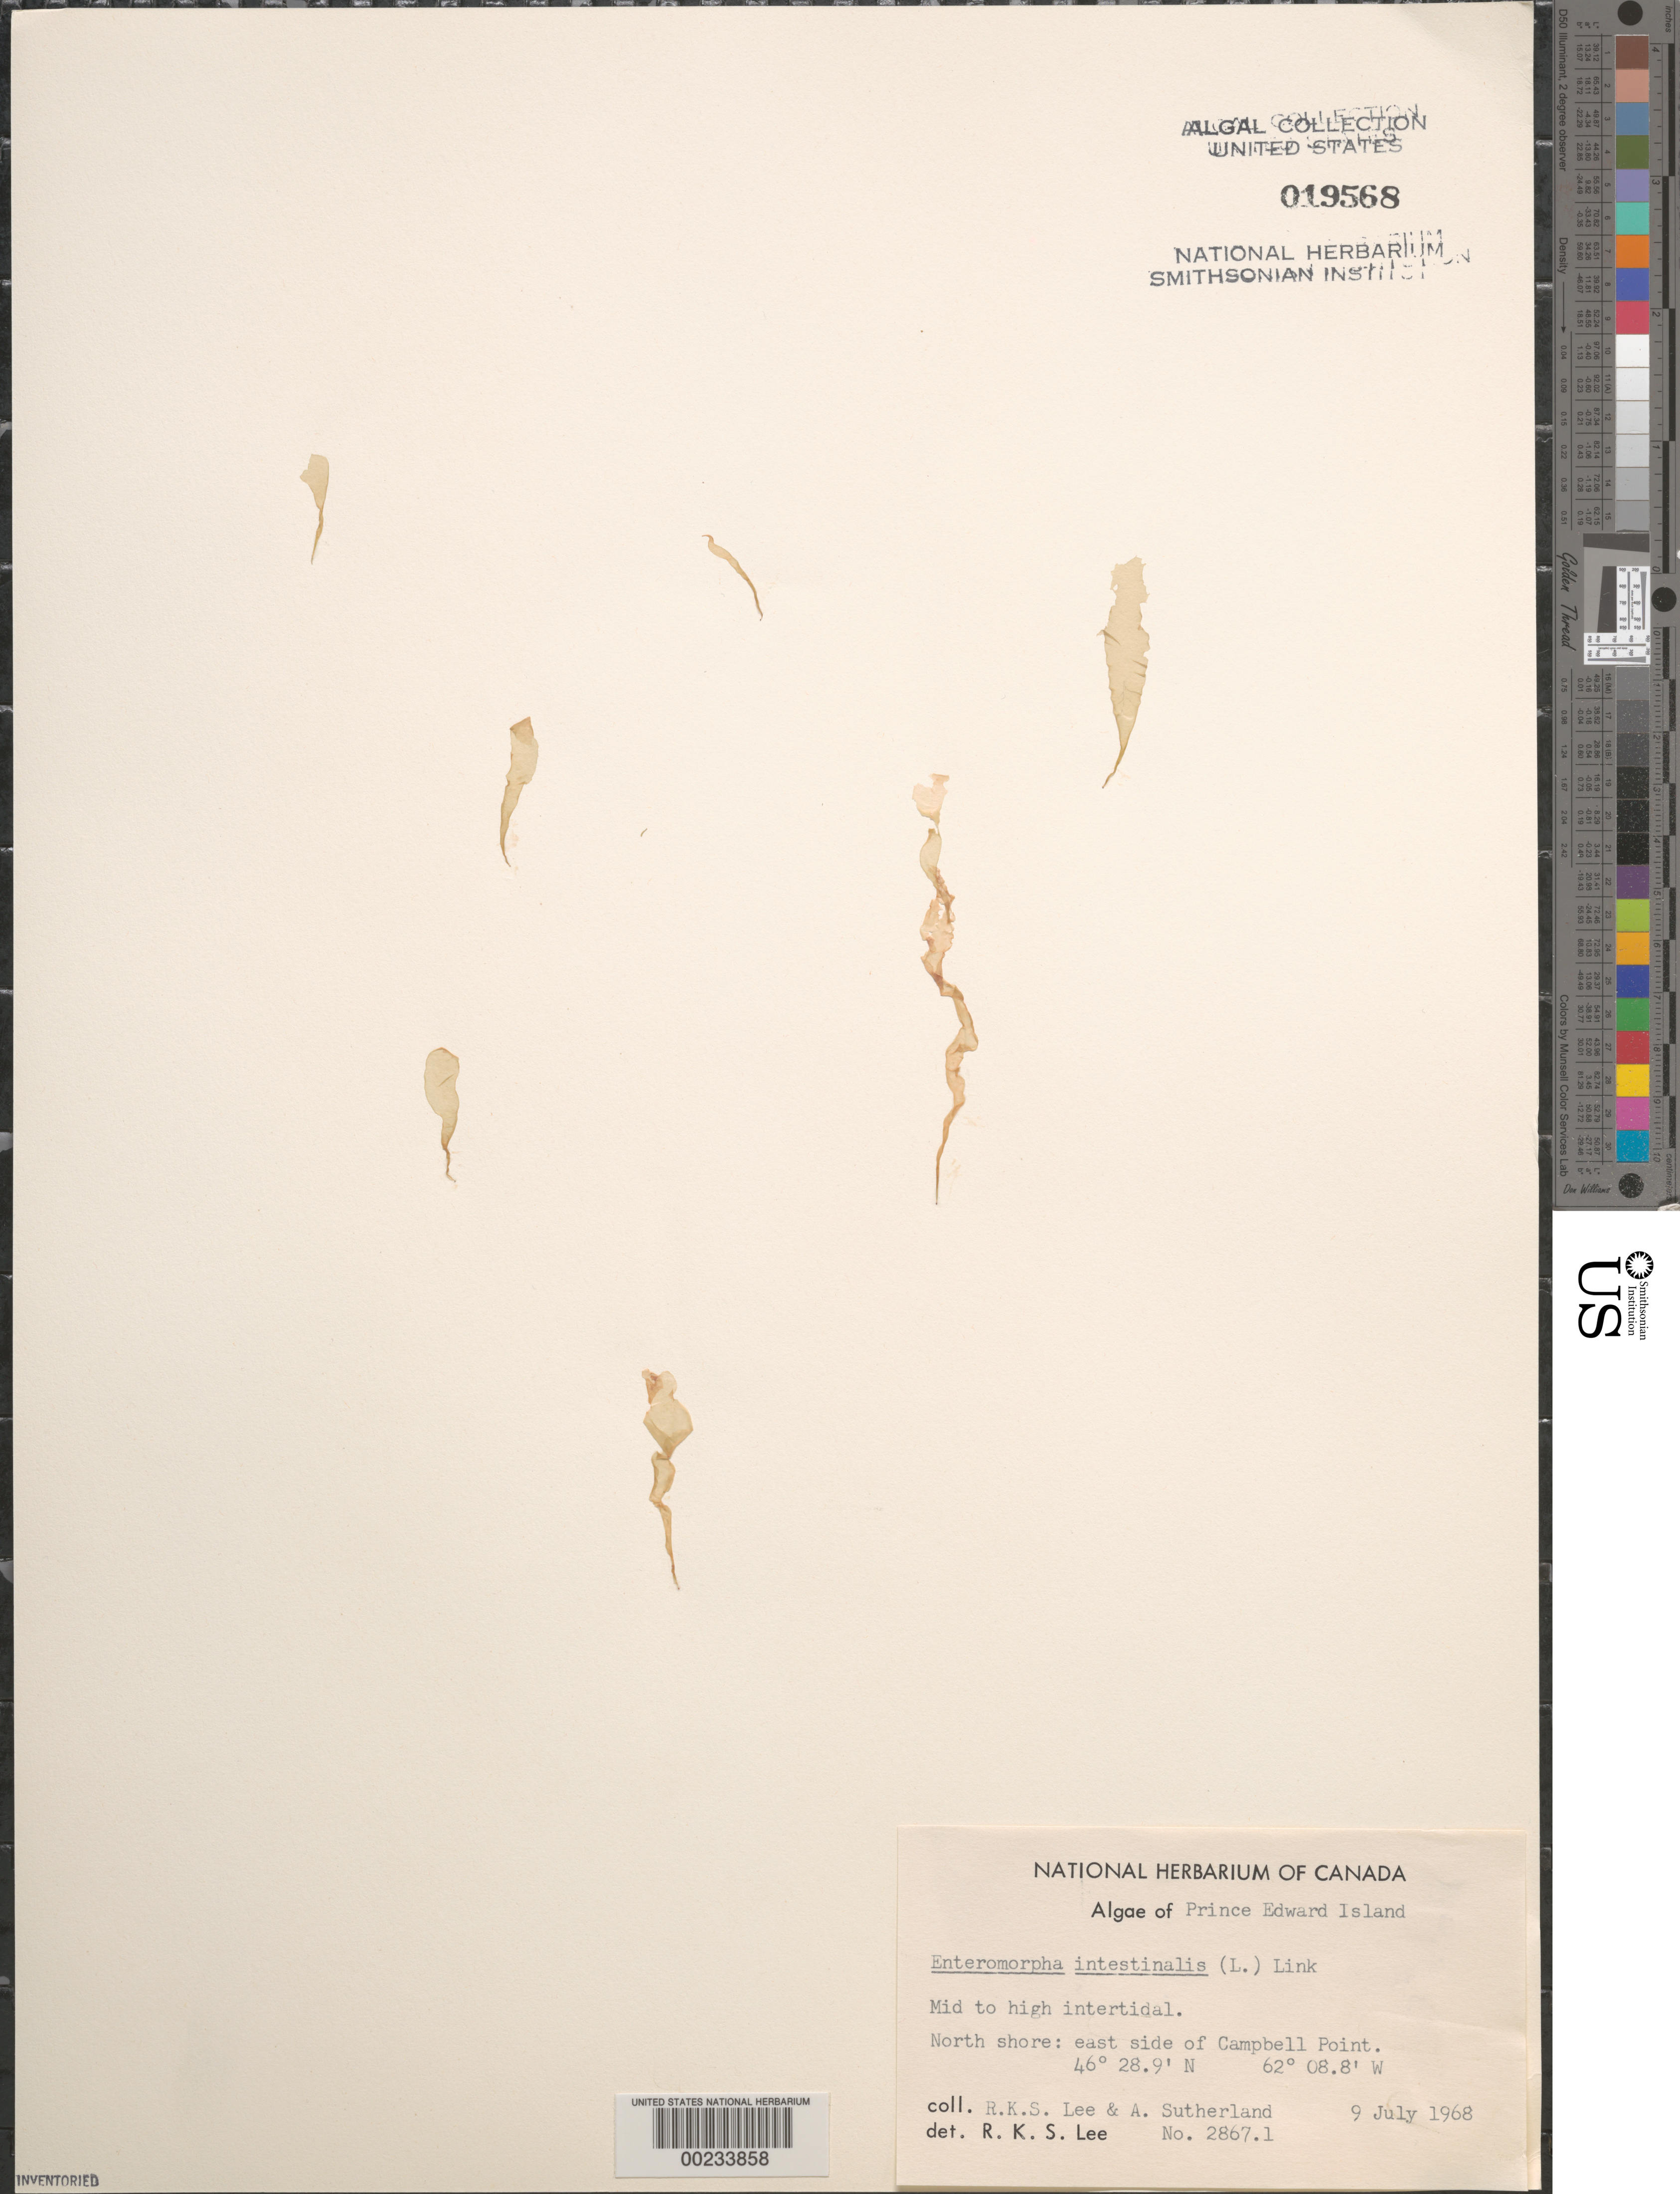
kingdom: Plantae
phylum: Chlorophyta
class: Ulvophyceae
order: Ulvales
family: Ulvaceae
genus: Ulva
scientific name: Ulva intestinalis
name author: L.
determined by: Algae name updating Project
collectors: R. Lee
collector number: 2867.1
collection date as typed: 09 Jul 1968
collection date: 1968-07-09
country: Canada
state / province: Prince Edward Island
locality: Campbell point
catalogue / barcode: US 19568